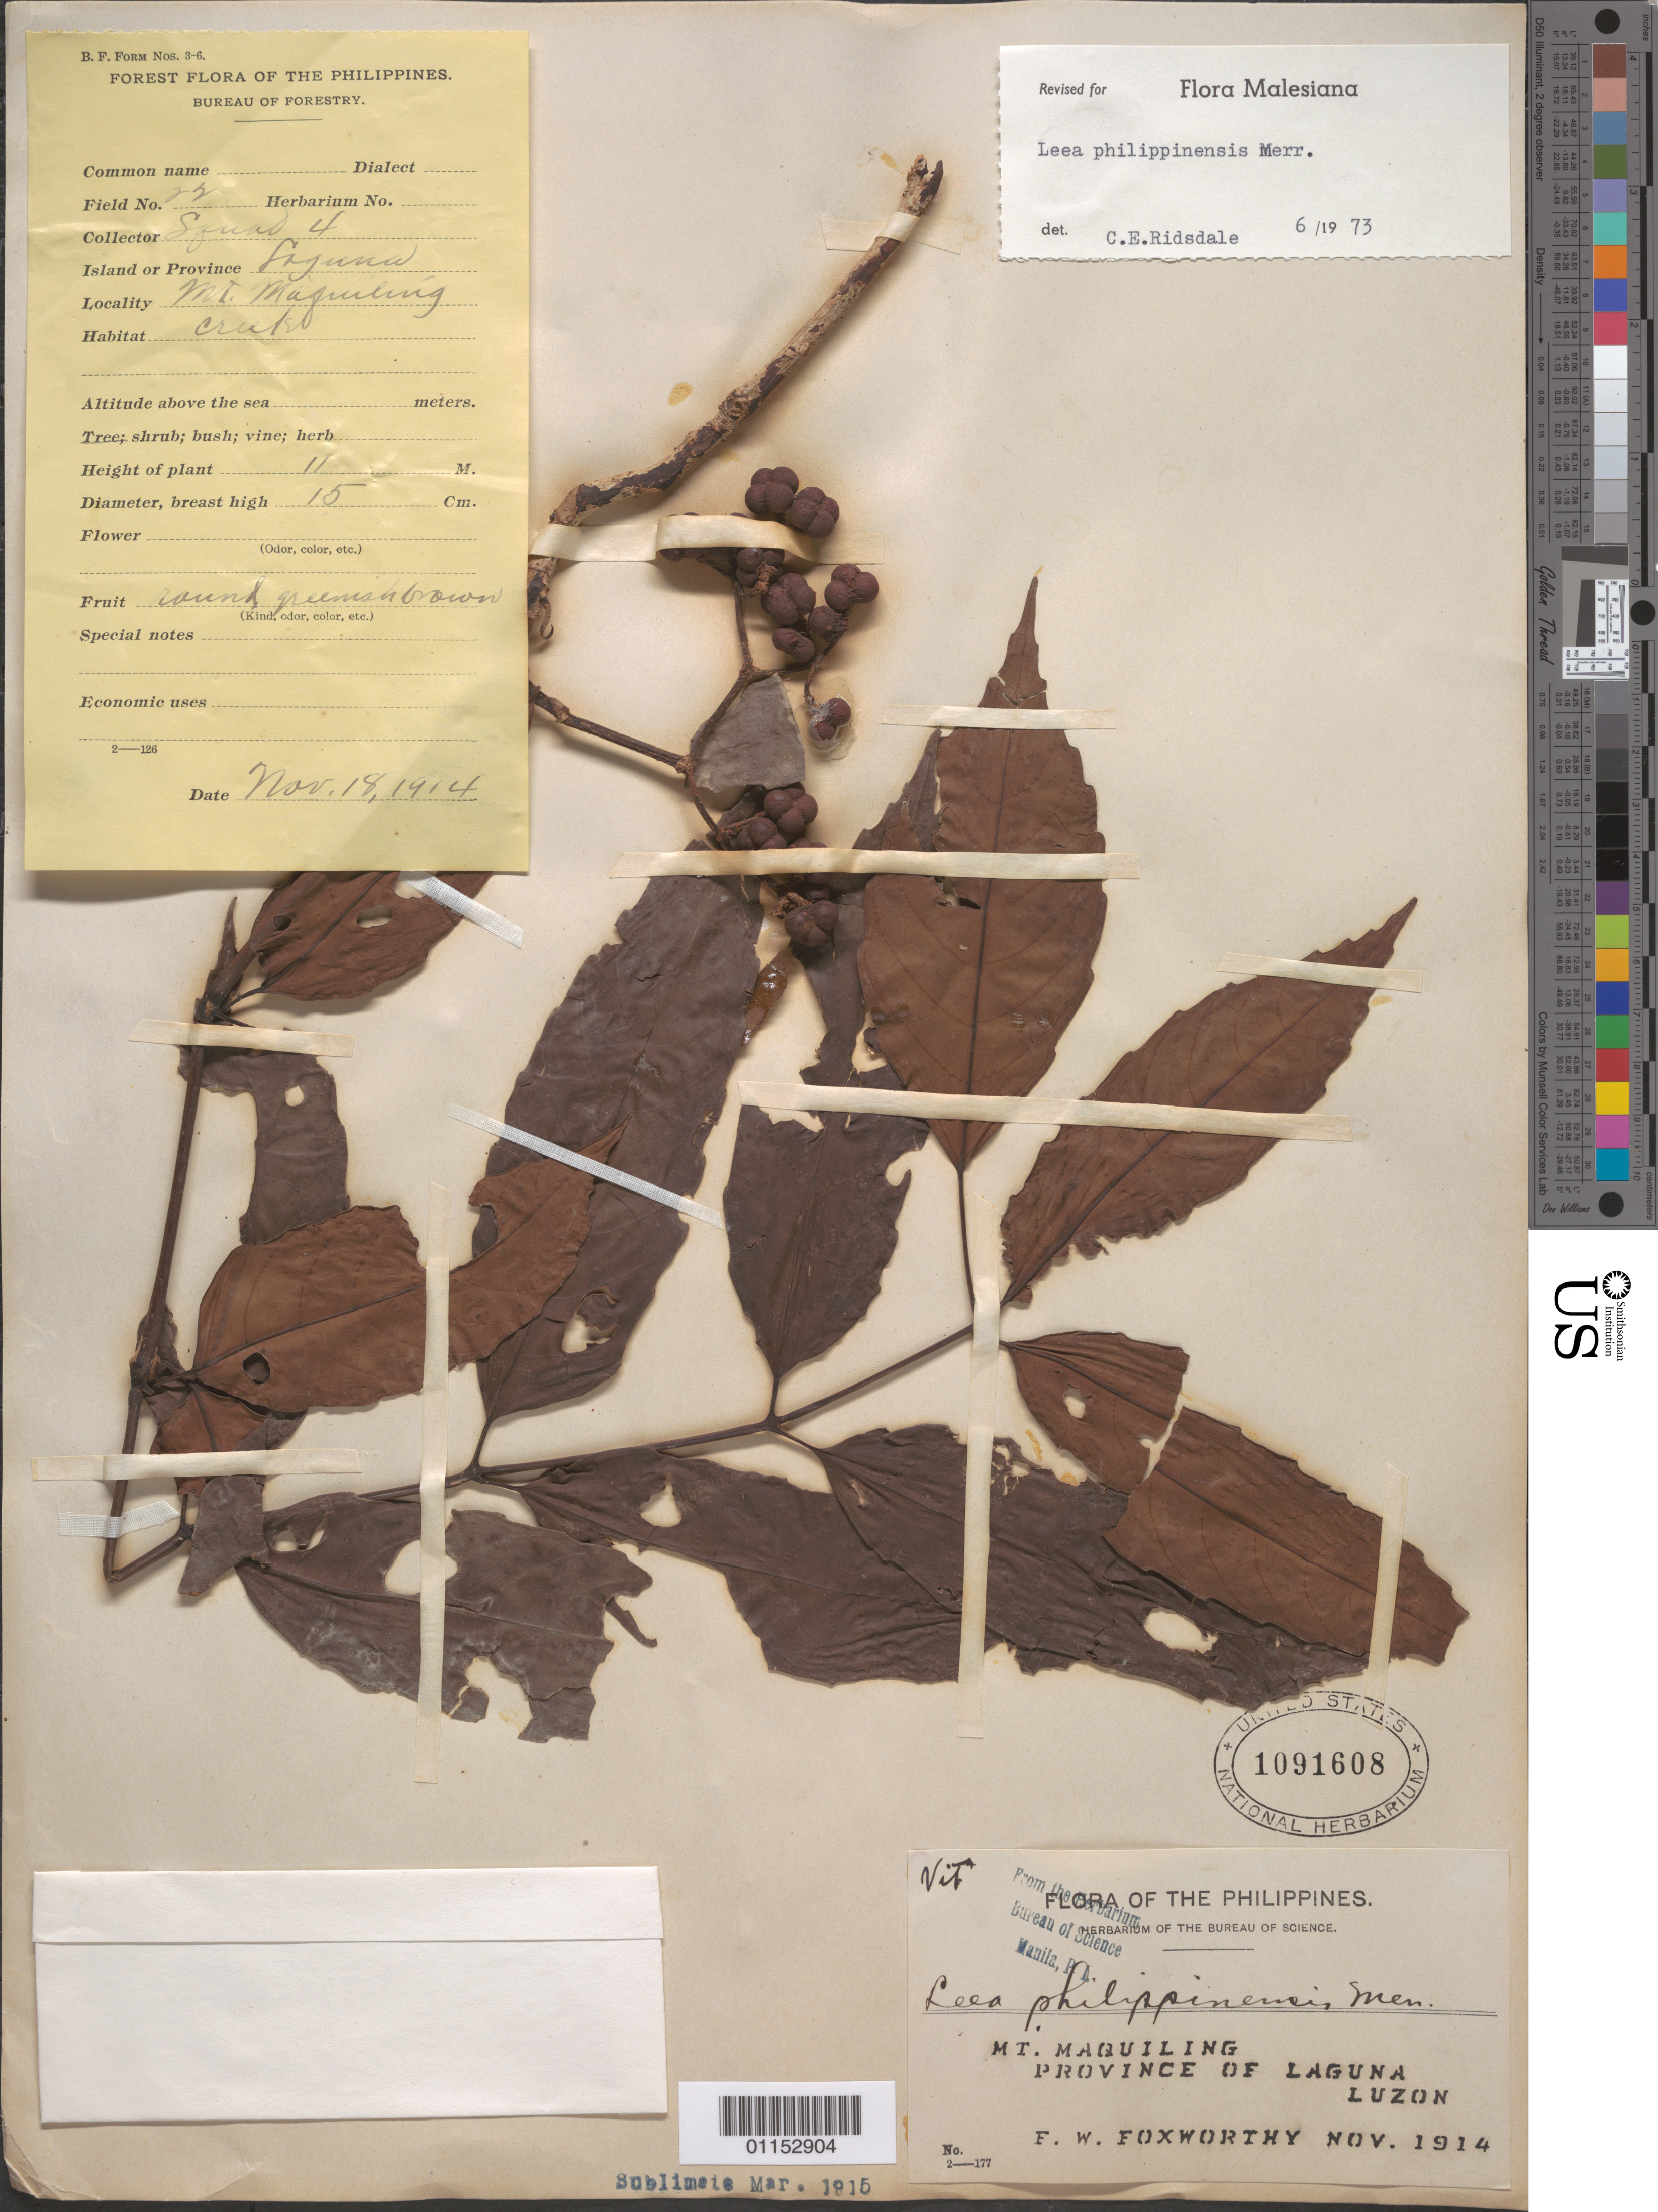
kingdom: Plantae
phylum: Tracheophyta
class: Magnoliopsida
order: Vitales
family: Vitaceae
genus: Leea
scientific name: Leea philippinensis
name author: Merr.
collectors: F. W. Foxworthy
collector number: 22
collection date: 1912-09-10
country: Philippines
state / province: Calabarzon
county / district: Laguna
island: Luzon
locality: Mt Maquiling. Luzon.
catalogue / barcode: US 1091608